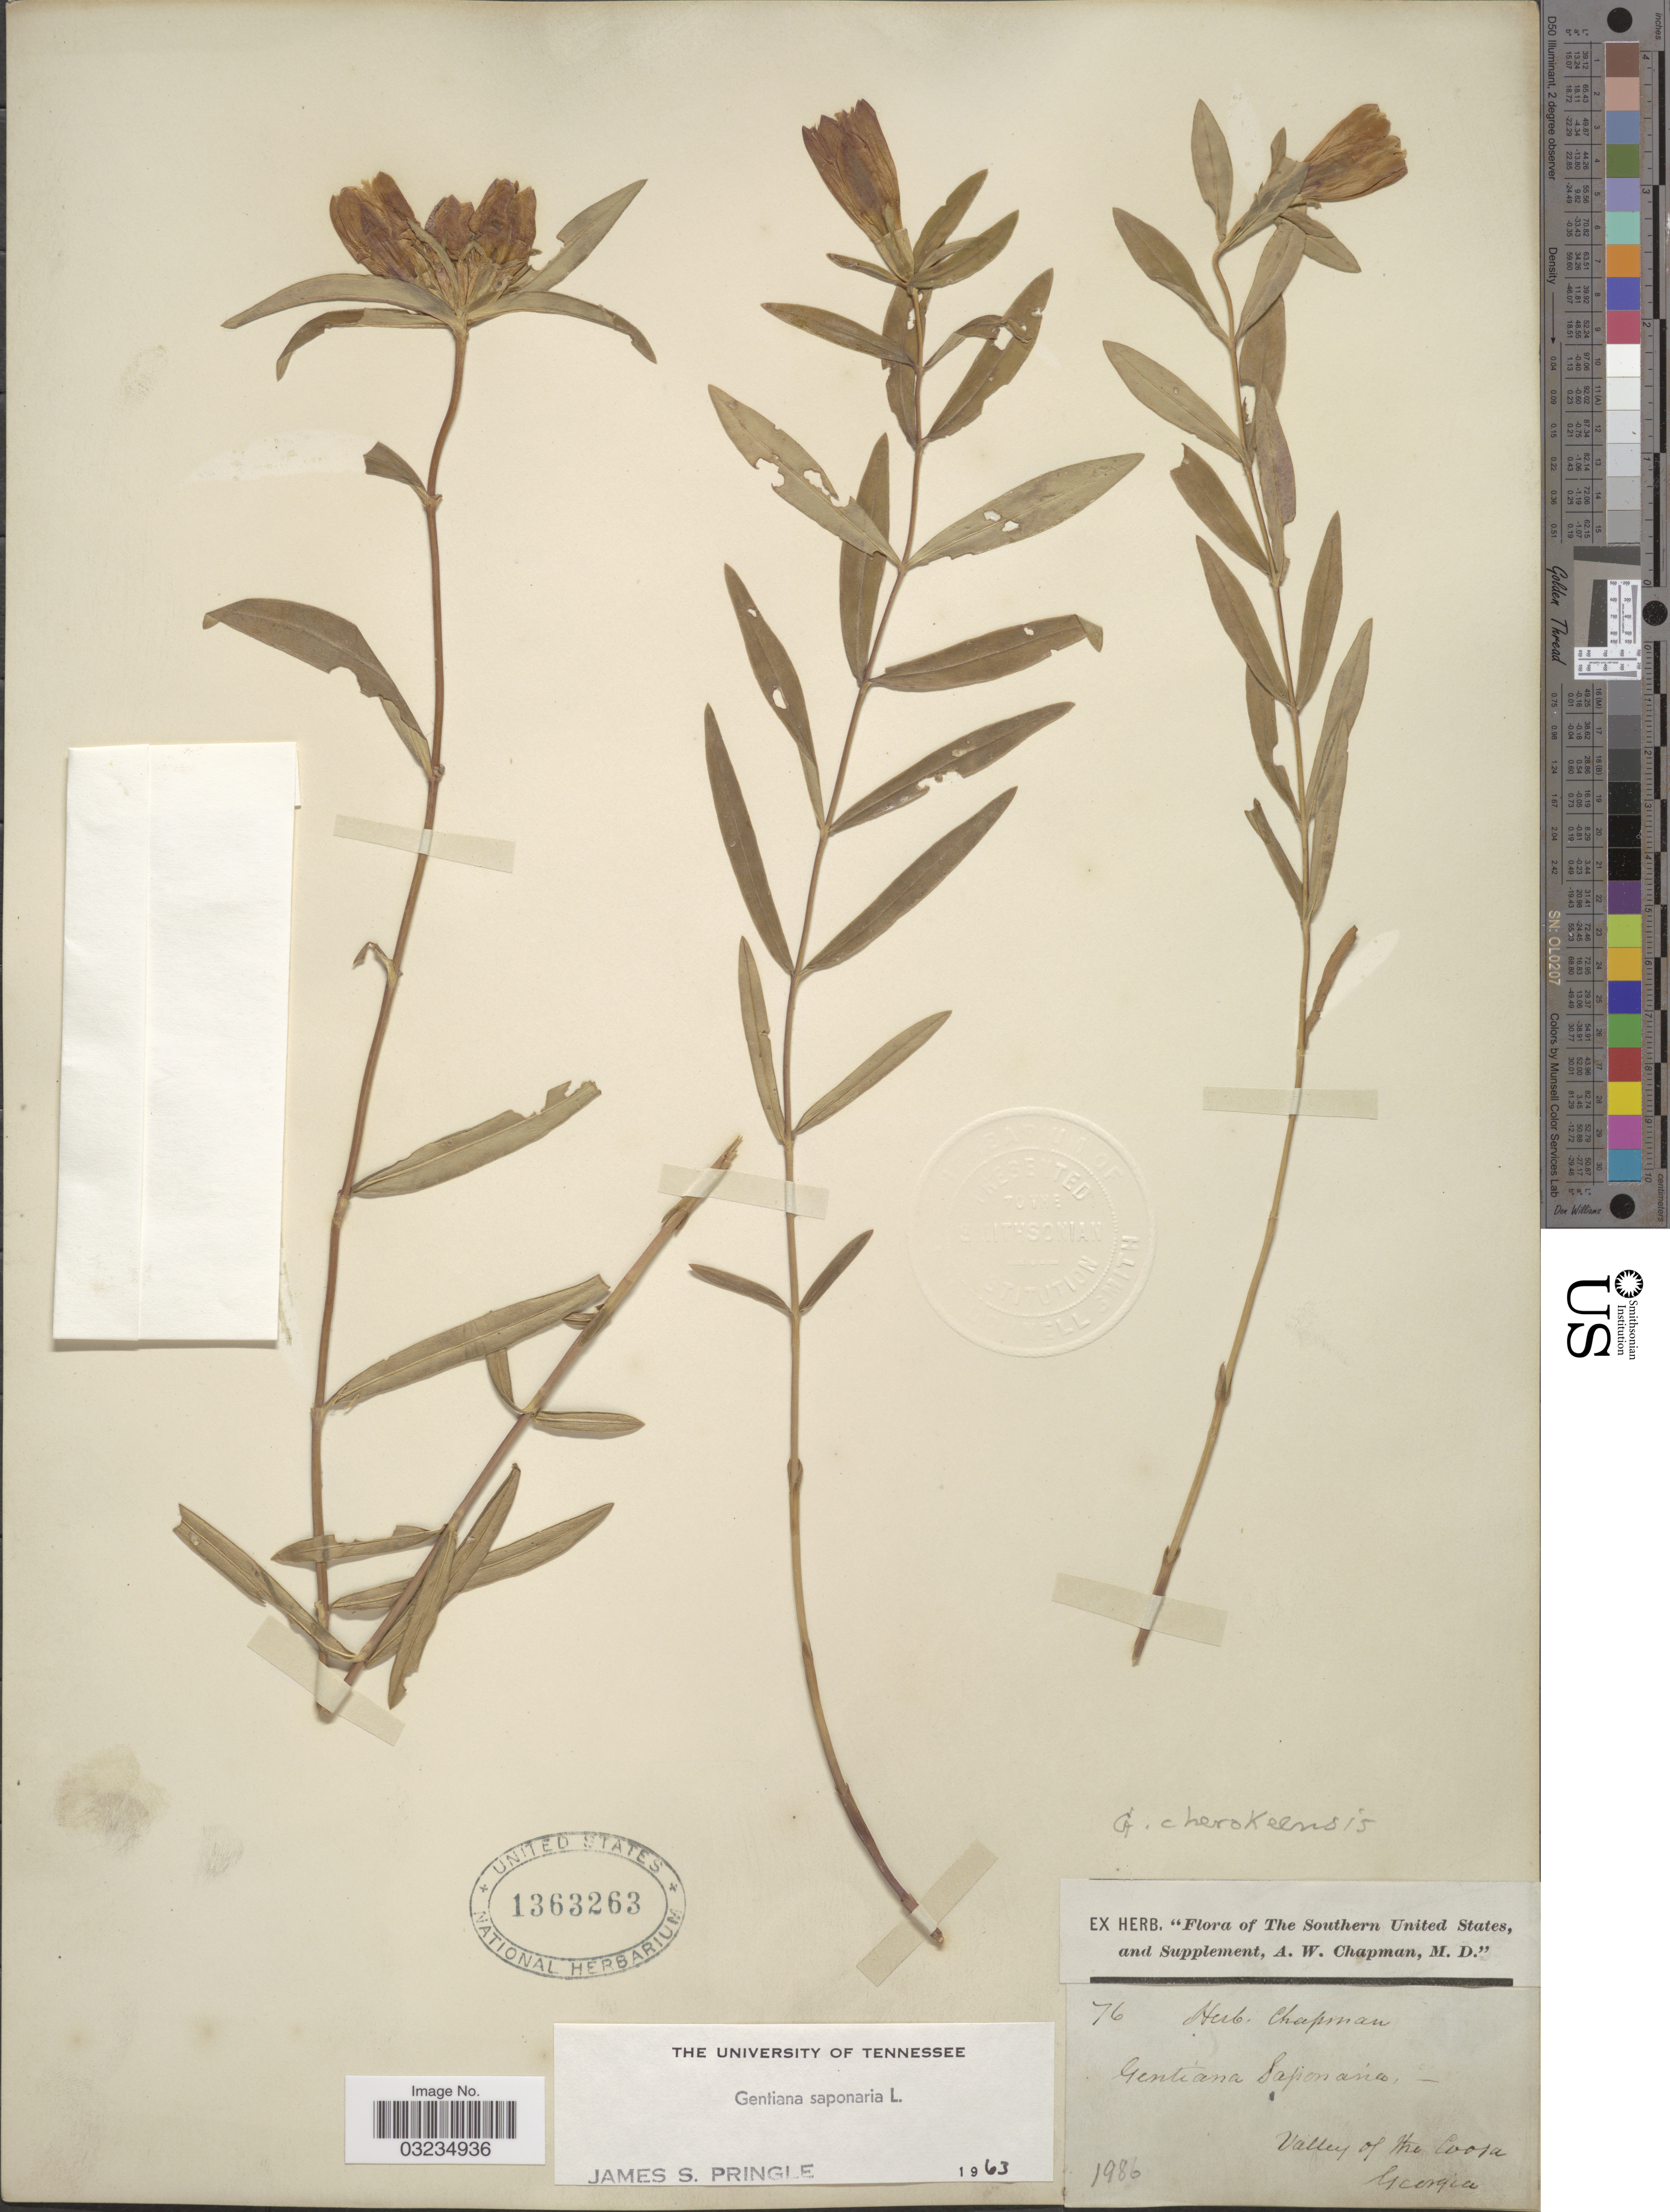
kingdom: Plantae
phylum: Tracheophyta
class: Magnoliopsida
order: Gentianales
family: Gentianaceae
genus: Gentiana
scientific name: Gentiana saponaria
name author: L.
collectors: ex herb. Chapman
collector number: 76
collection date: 1986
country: United States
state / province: Georgia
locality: Valley of the Coosa.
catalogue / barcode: US 1363263